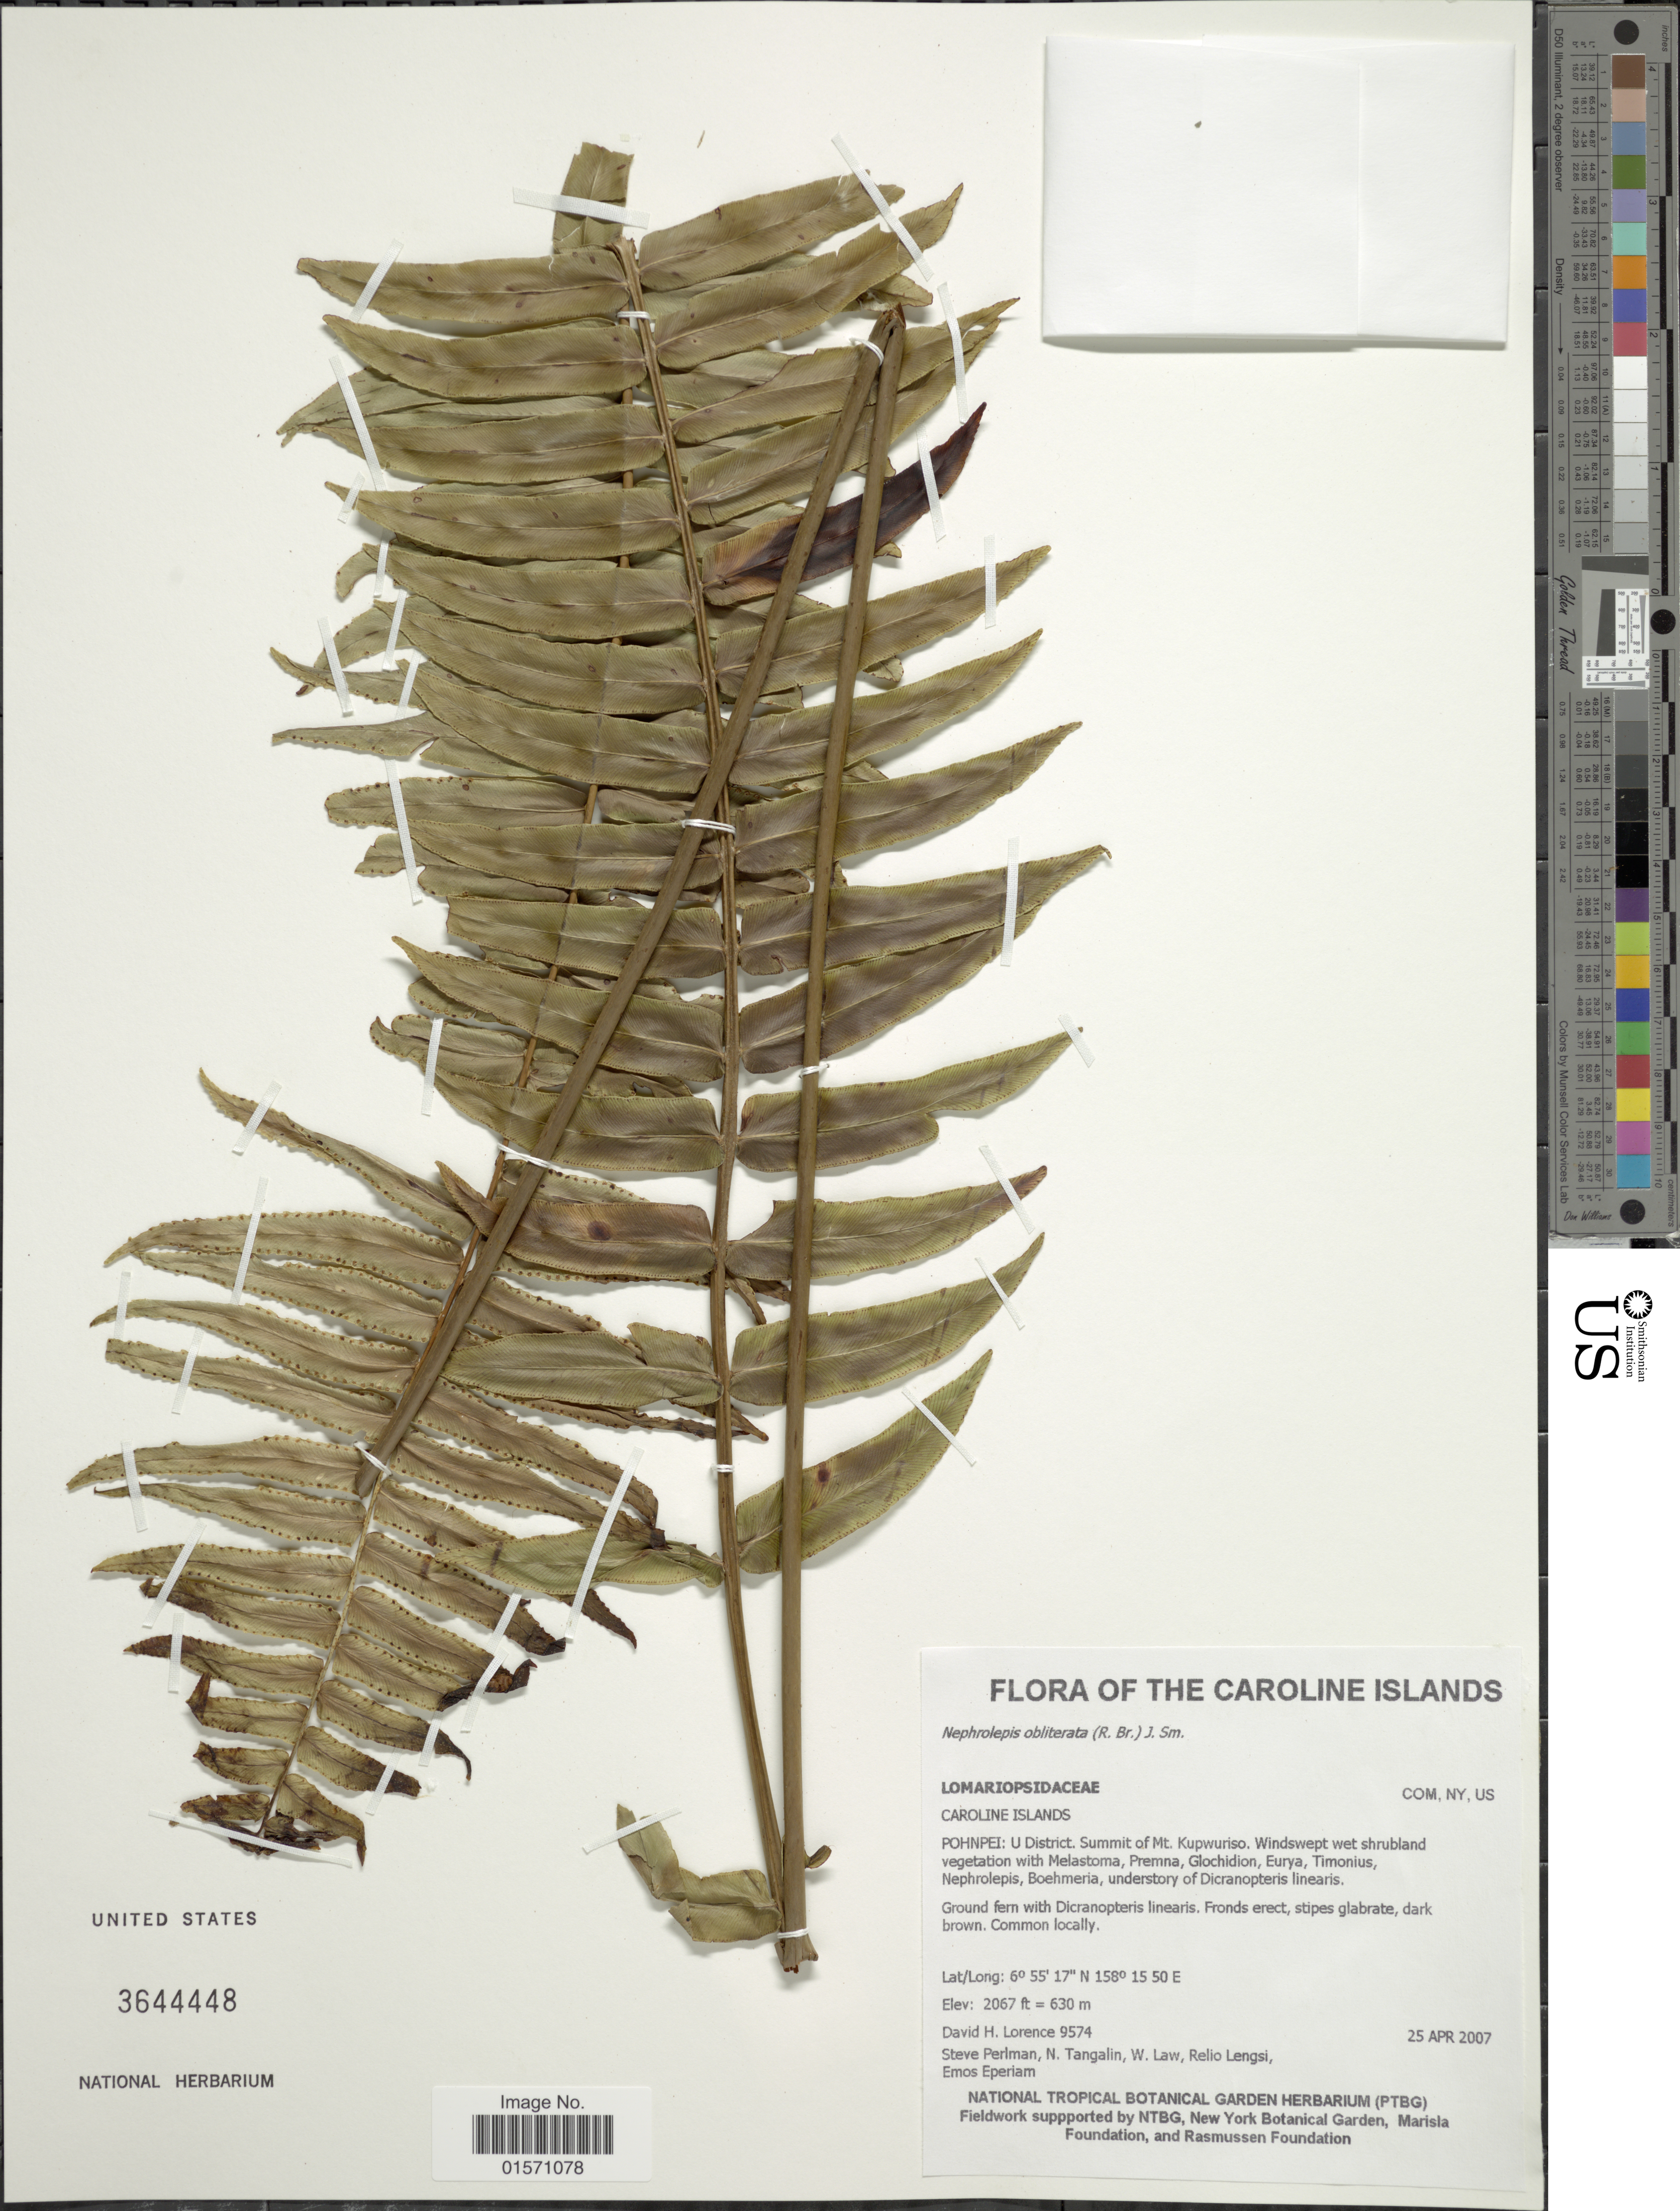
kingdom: Plantae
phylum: Tracheophyta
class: Polypodiopsida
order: Polypodiales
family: Nephrolepidaceae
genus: Nephrolepis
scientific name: Nephrolepis obliterata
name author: (R. Br.) J. Sm.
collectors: D. Lorence, S. Perlman, N. Tangalin, W. Law & et al.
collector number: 9574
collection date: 2007-04-25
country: Micronesia, Federated States of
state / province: Pohnpei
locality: Caroline Islands. U District. Summit of Mt. Kupwuriso.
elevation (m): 630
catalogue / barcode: US 3644448